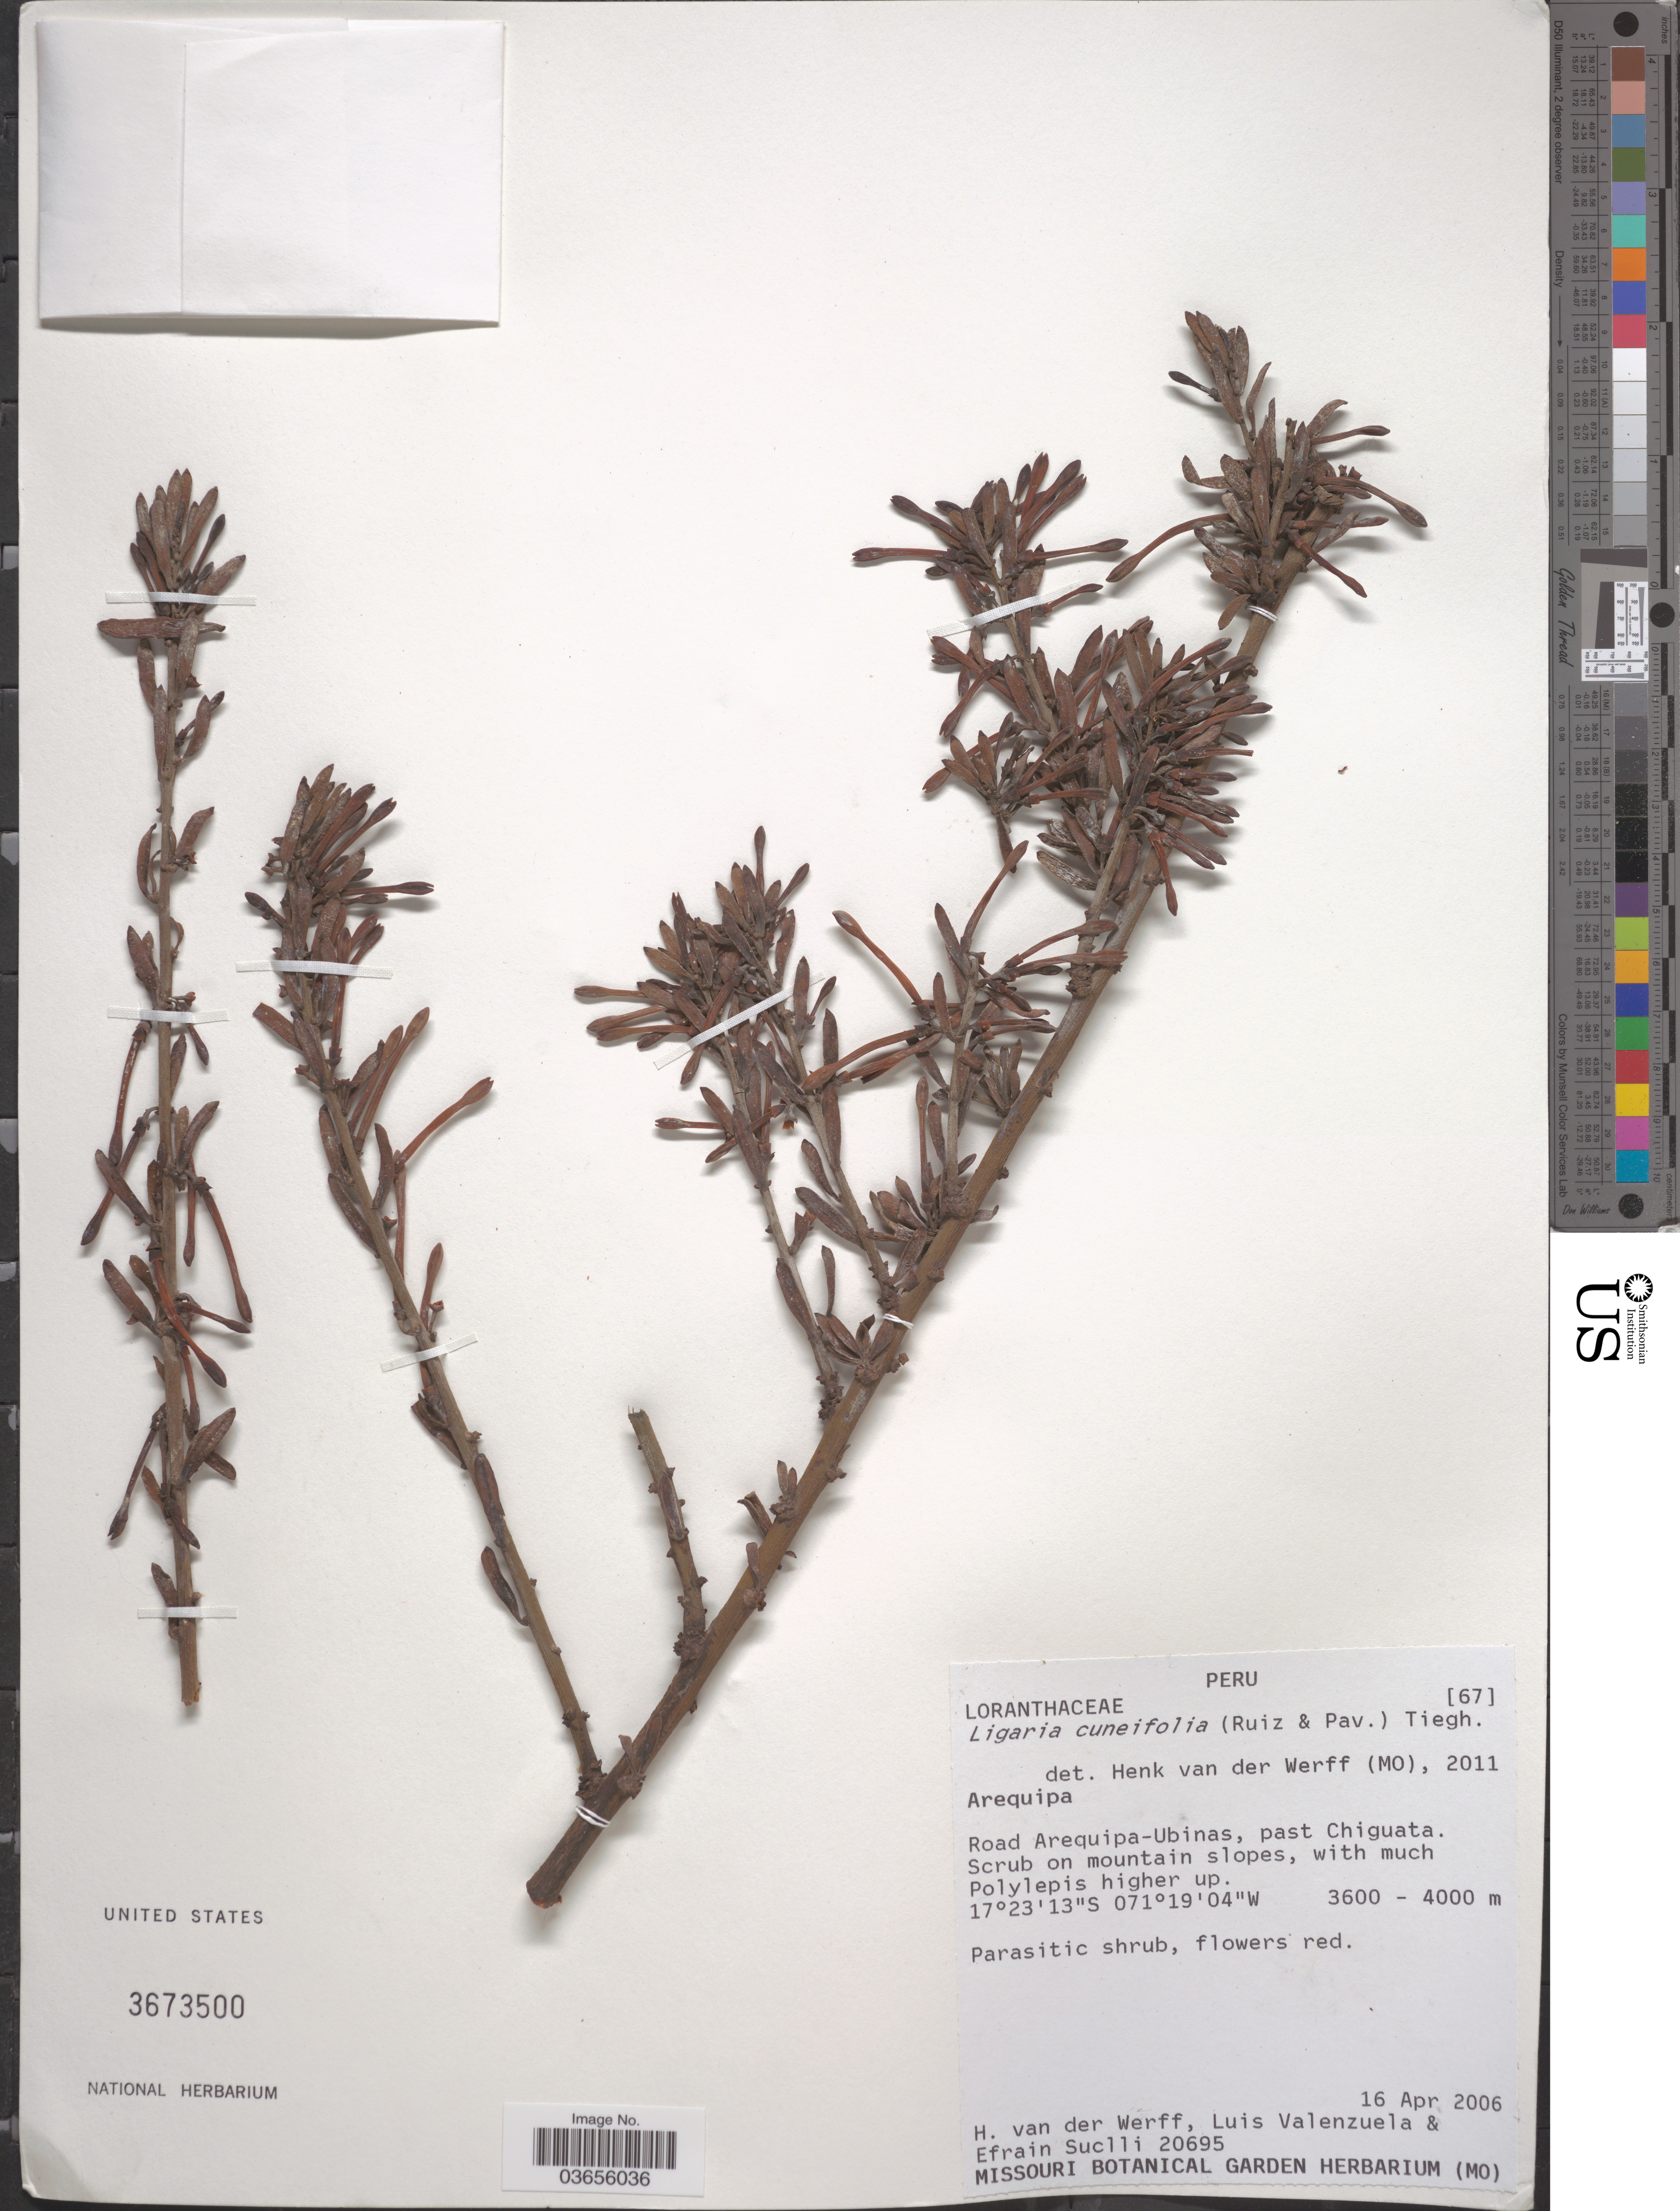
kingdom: Plantae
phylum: Tracheophyta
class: Magnoliopsida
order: Santalales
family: Loranthaceae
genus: Ligaria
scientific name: Ligaria cuneifolia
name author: (Ruiz & Pav.) Tiegh.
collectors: H. van der Werff, L. Valenzuela & E. Suclli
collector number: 20695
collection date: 2006-04-16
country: Peru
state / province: Arequipa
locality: Road Arequipa-Ubinas, past Chiguata.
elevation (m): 3600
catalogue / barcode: US 3673500